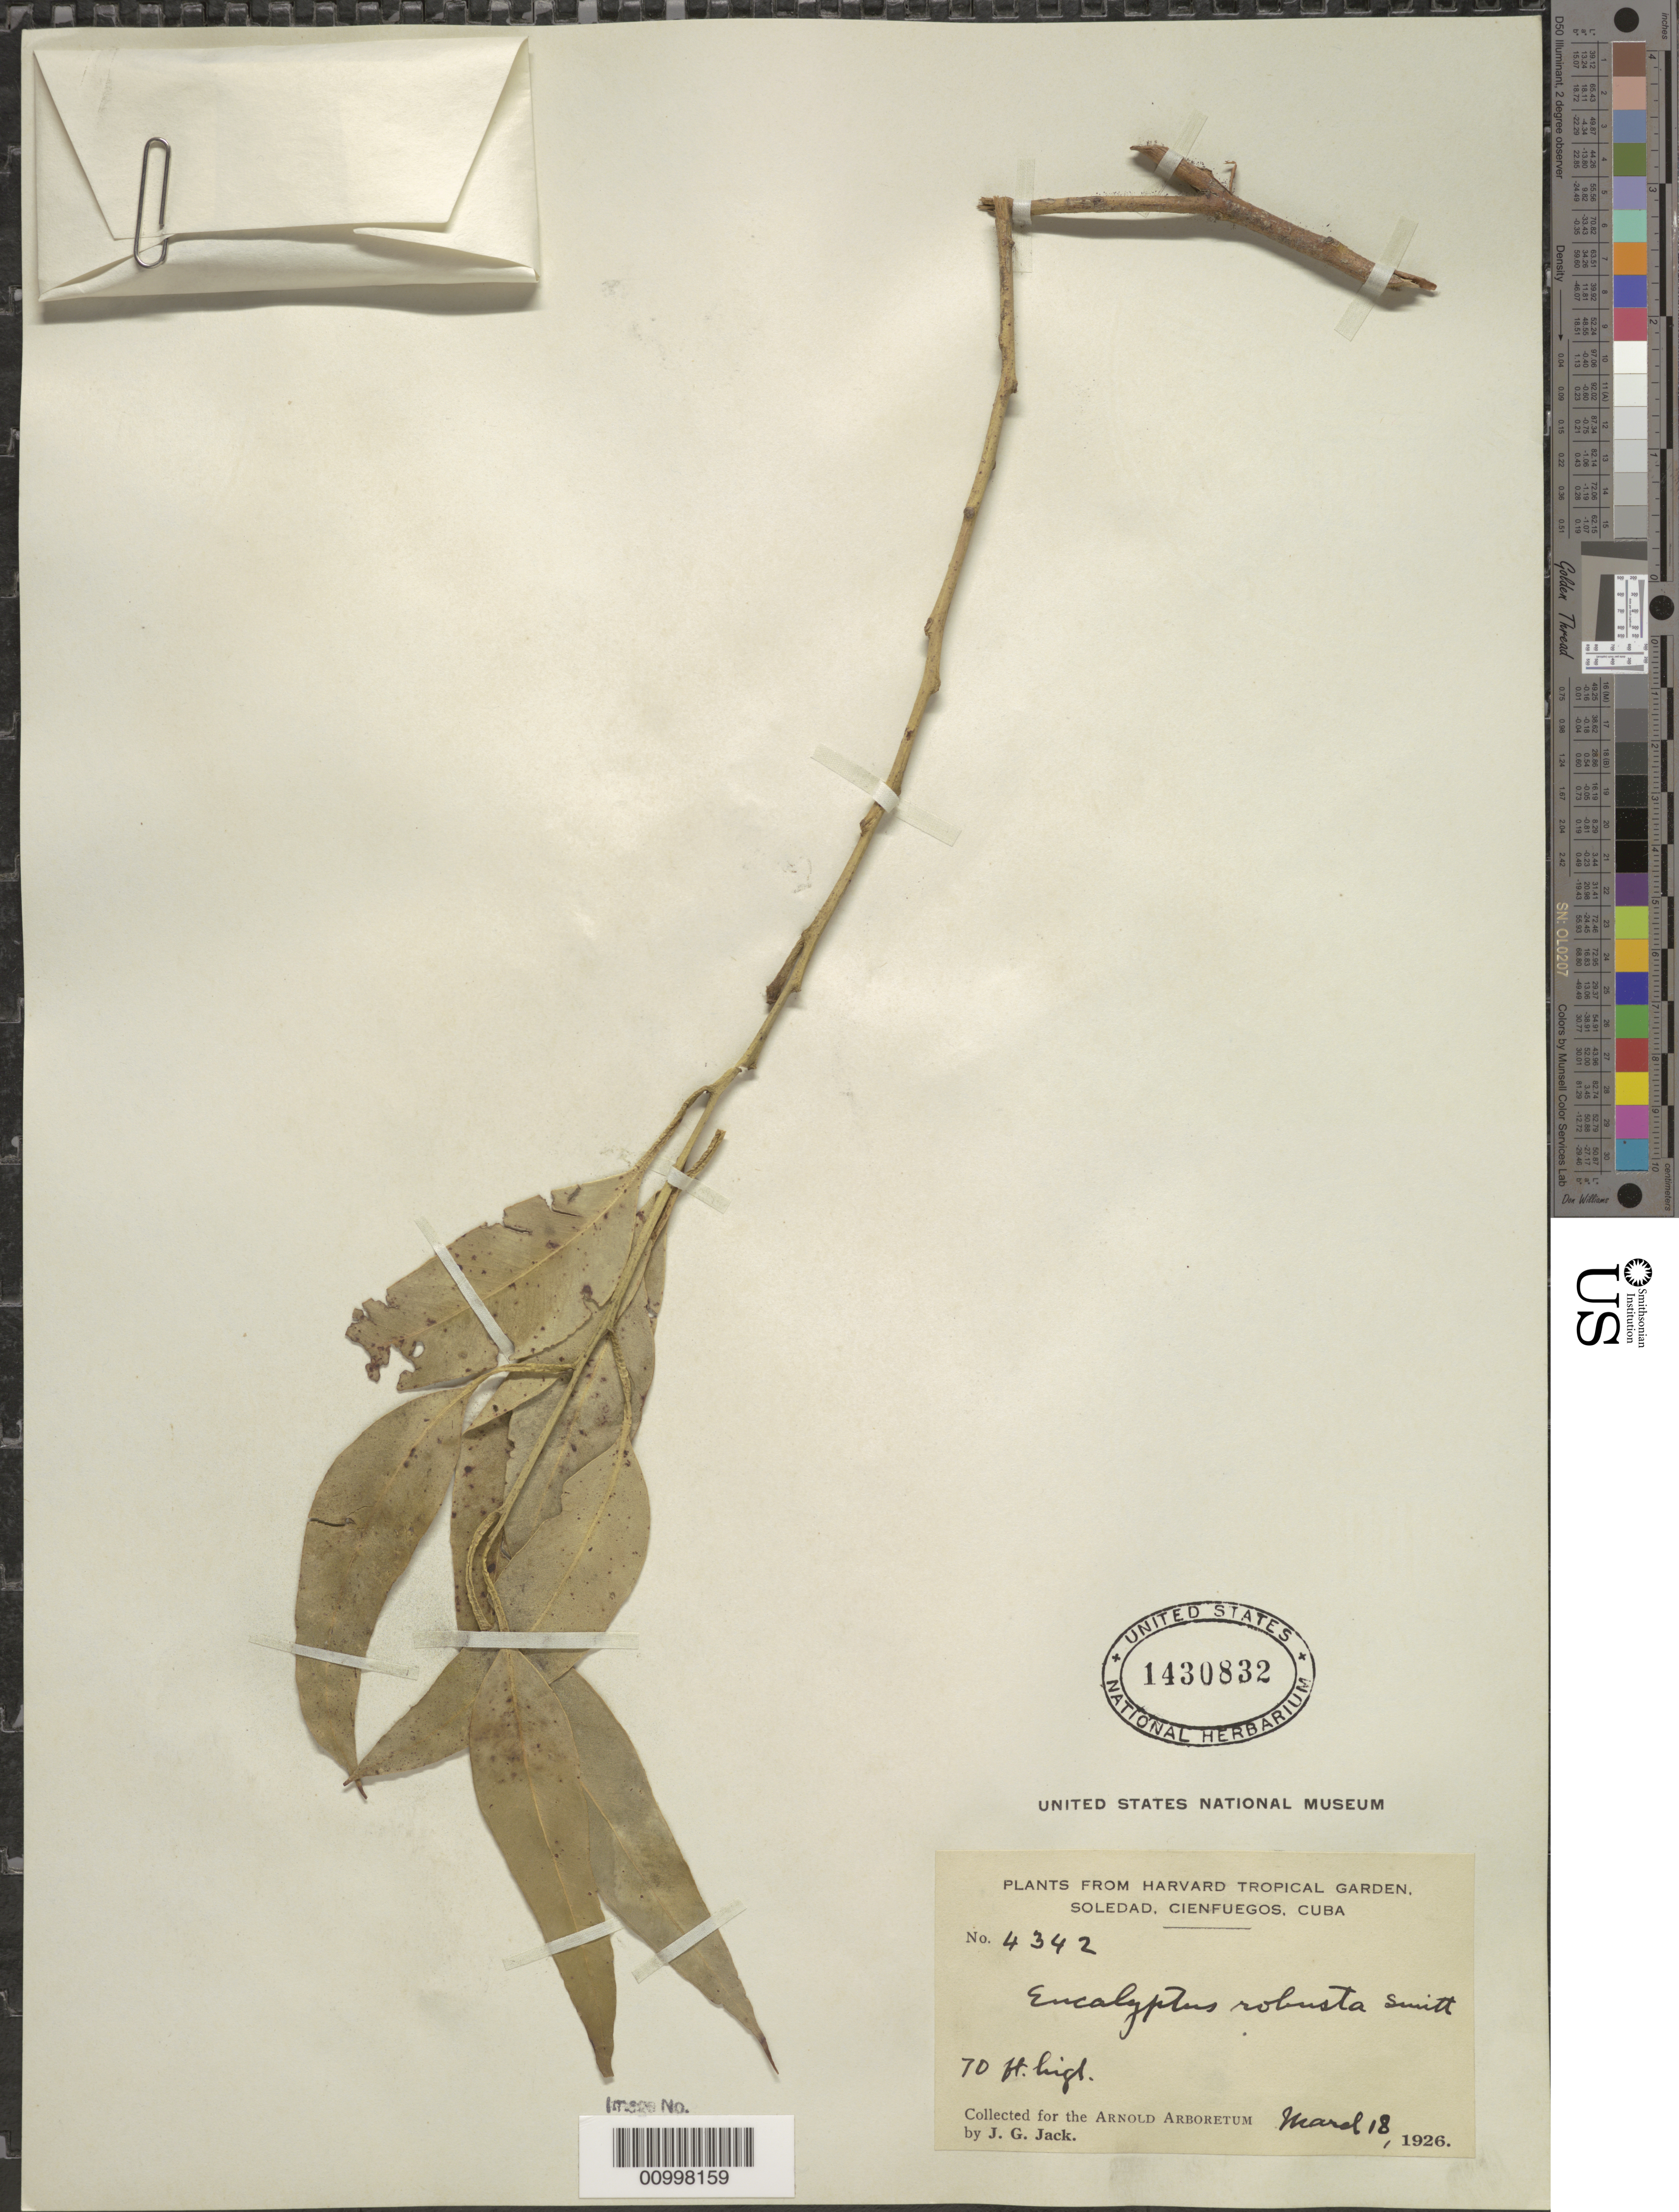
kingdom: Plantae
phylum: Tracheophyta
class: Magnoliopsida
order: Myrtales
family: Myrtaceae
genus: Eucalyptus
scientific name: Eucalyptus robusta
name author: Sm.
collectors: J. G. Jack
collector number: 4342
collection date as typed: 18 Mar 1926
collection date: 1926-03-18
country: Cuba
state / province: Cienfuegos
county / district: Santa Clara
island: Cuba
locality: Cienfuegos: Soledad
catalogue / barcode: US 1430832